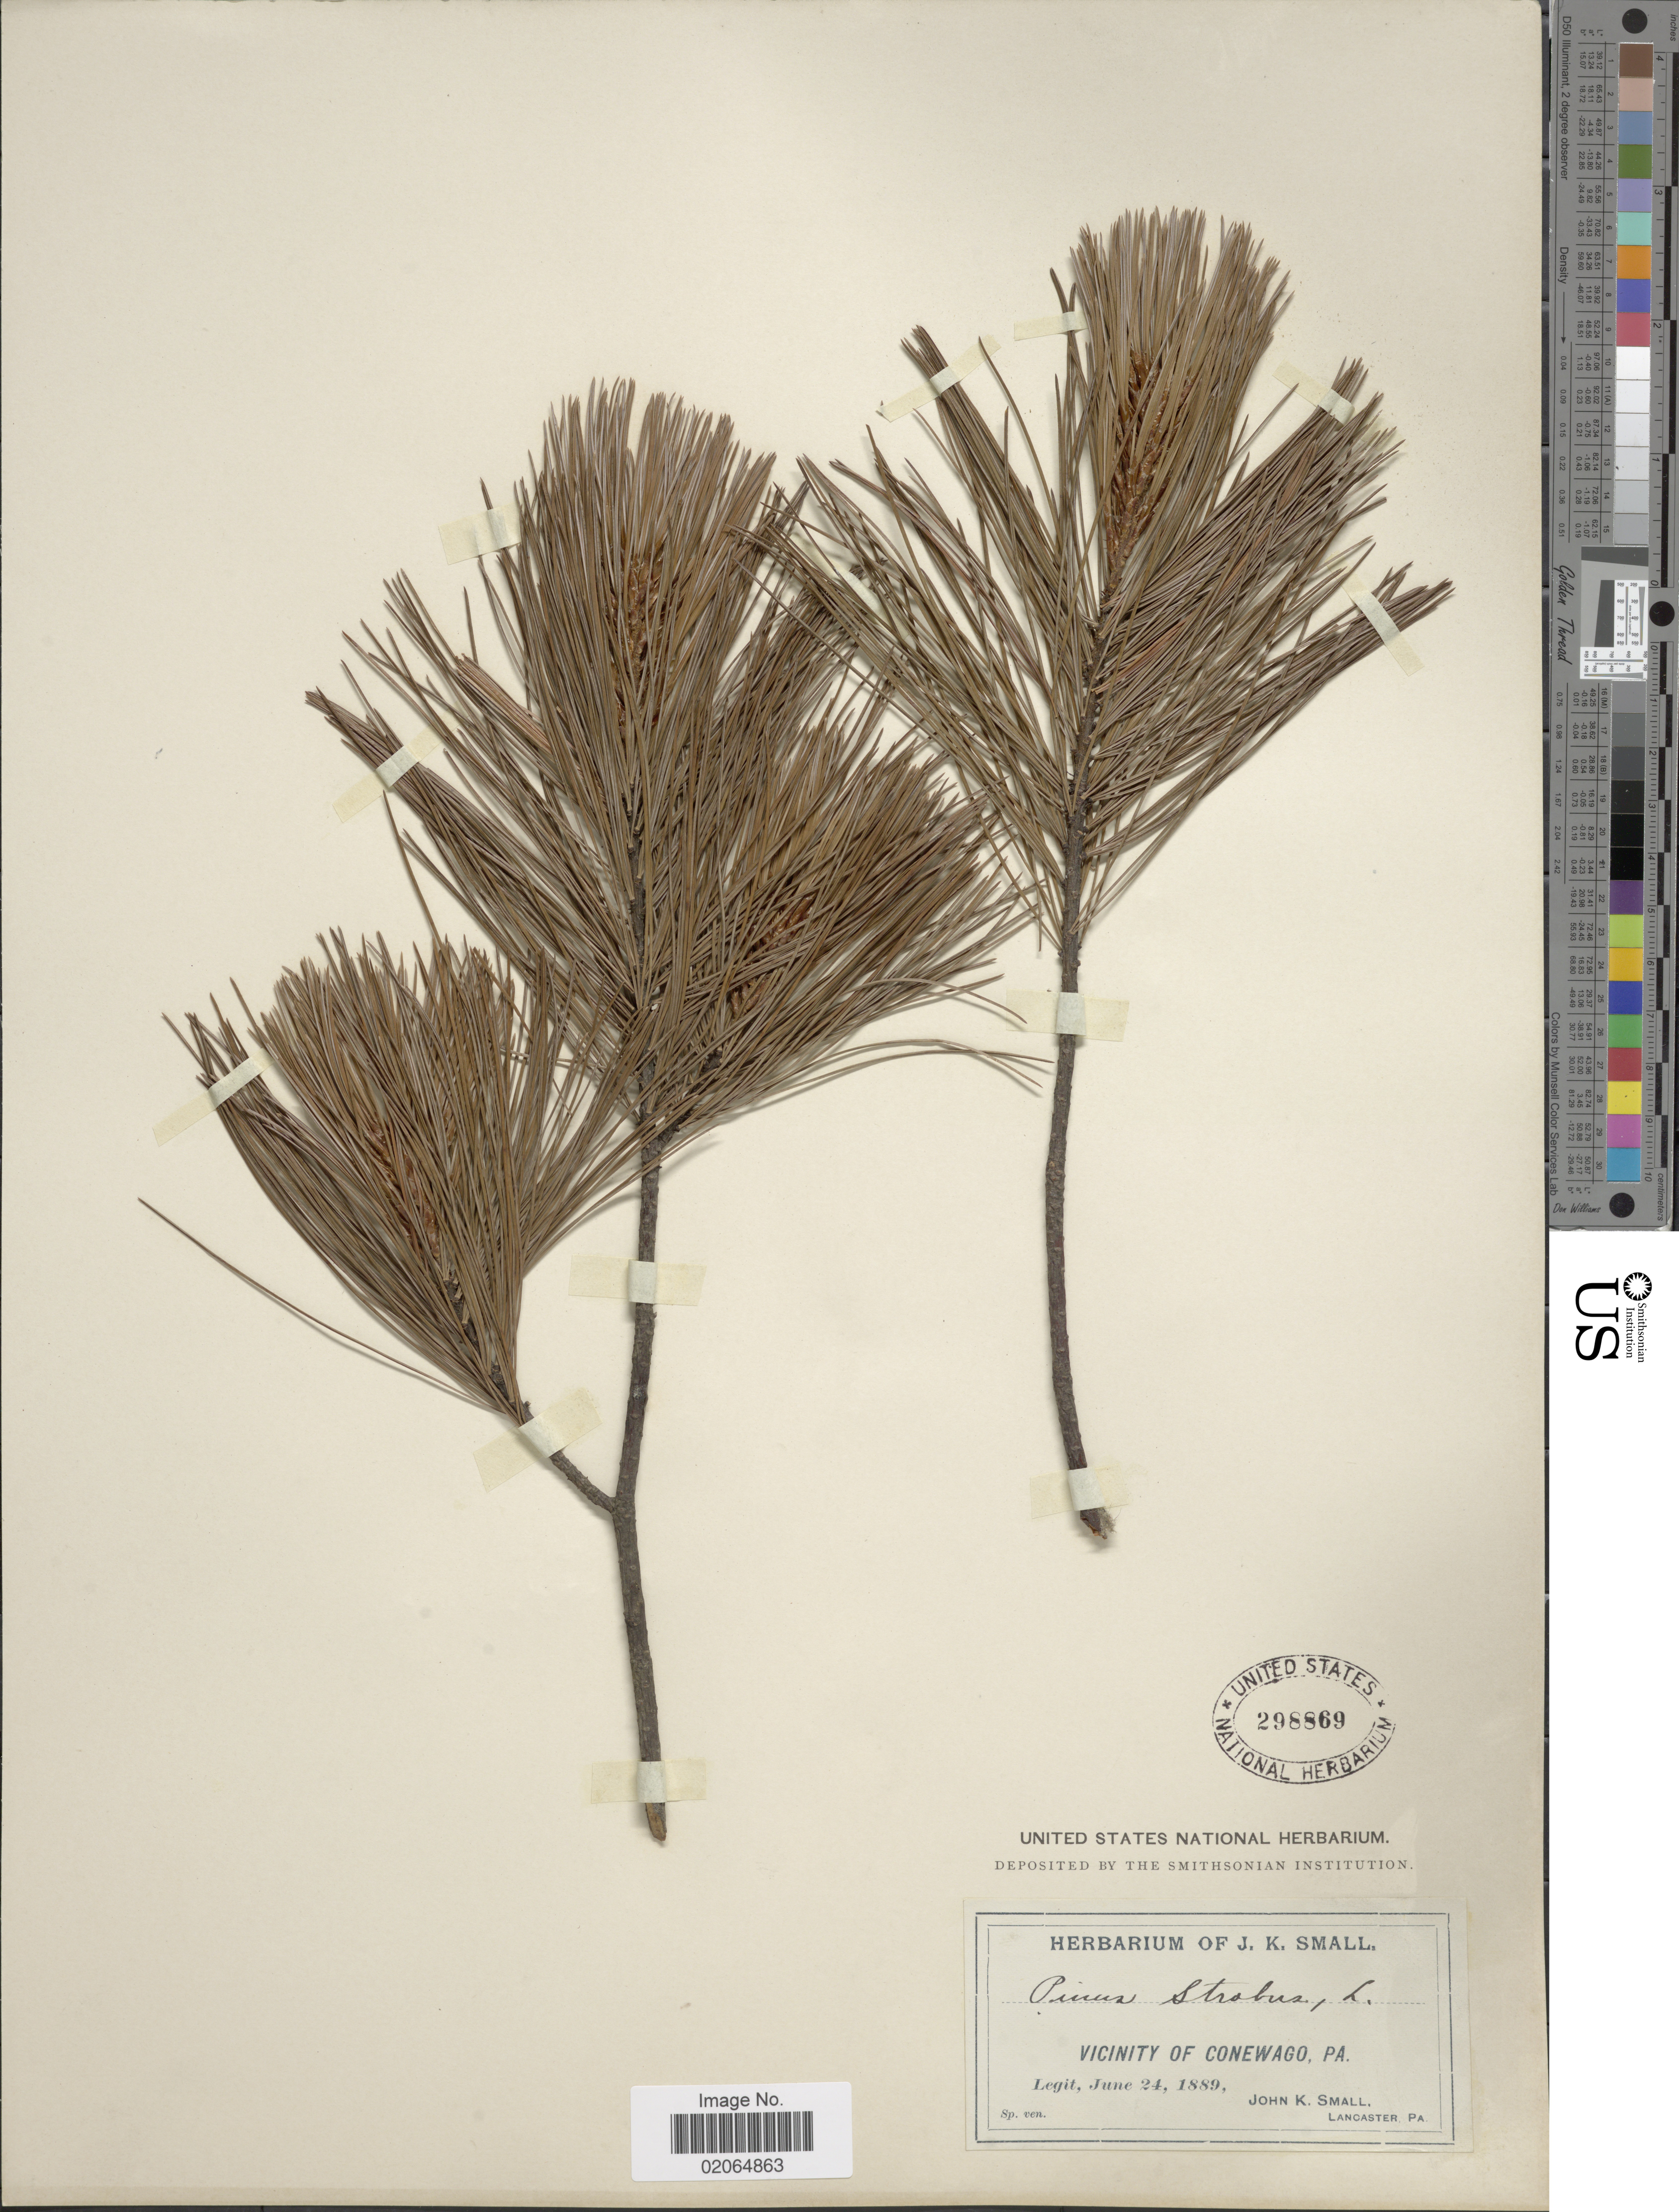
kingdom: Plantae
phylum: Tracheophyta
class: Pinopsida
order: Pinales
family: Pinaceae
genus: Pinus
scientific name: Pinus strobus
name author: L.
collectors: J. K. Small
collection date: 1889-06-24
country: United States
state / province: Pennsylvania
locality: Vicinity of Conewago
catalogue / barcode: US 298869